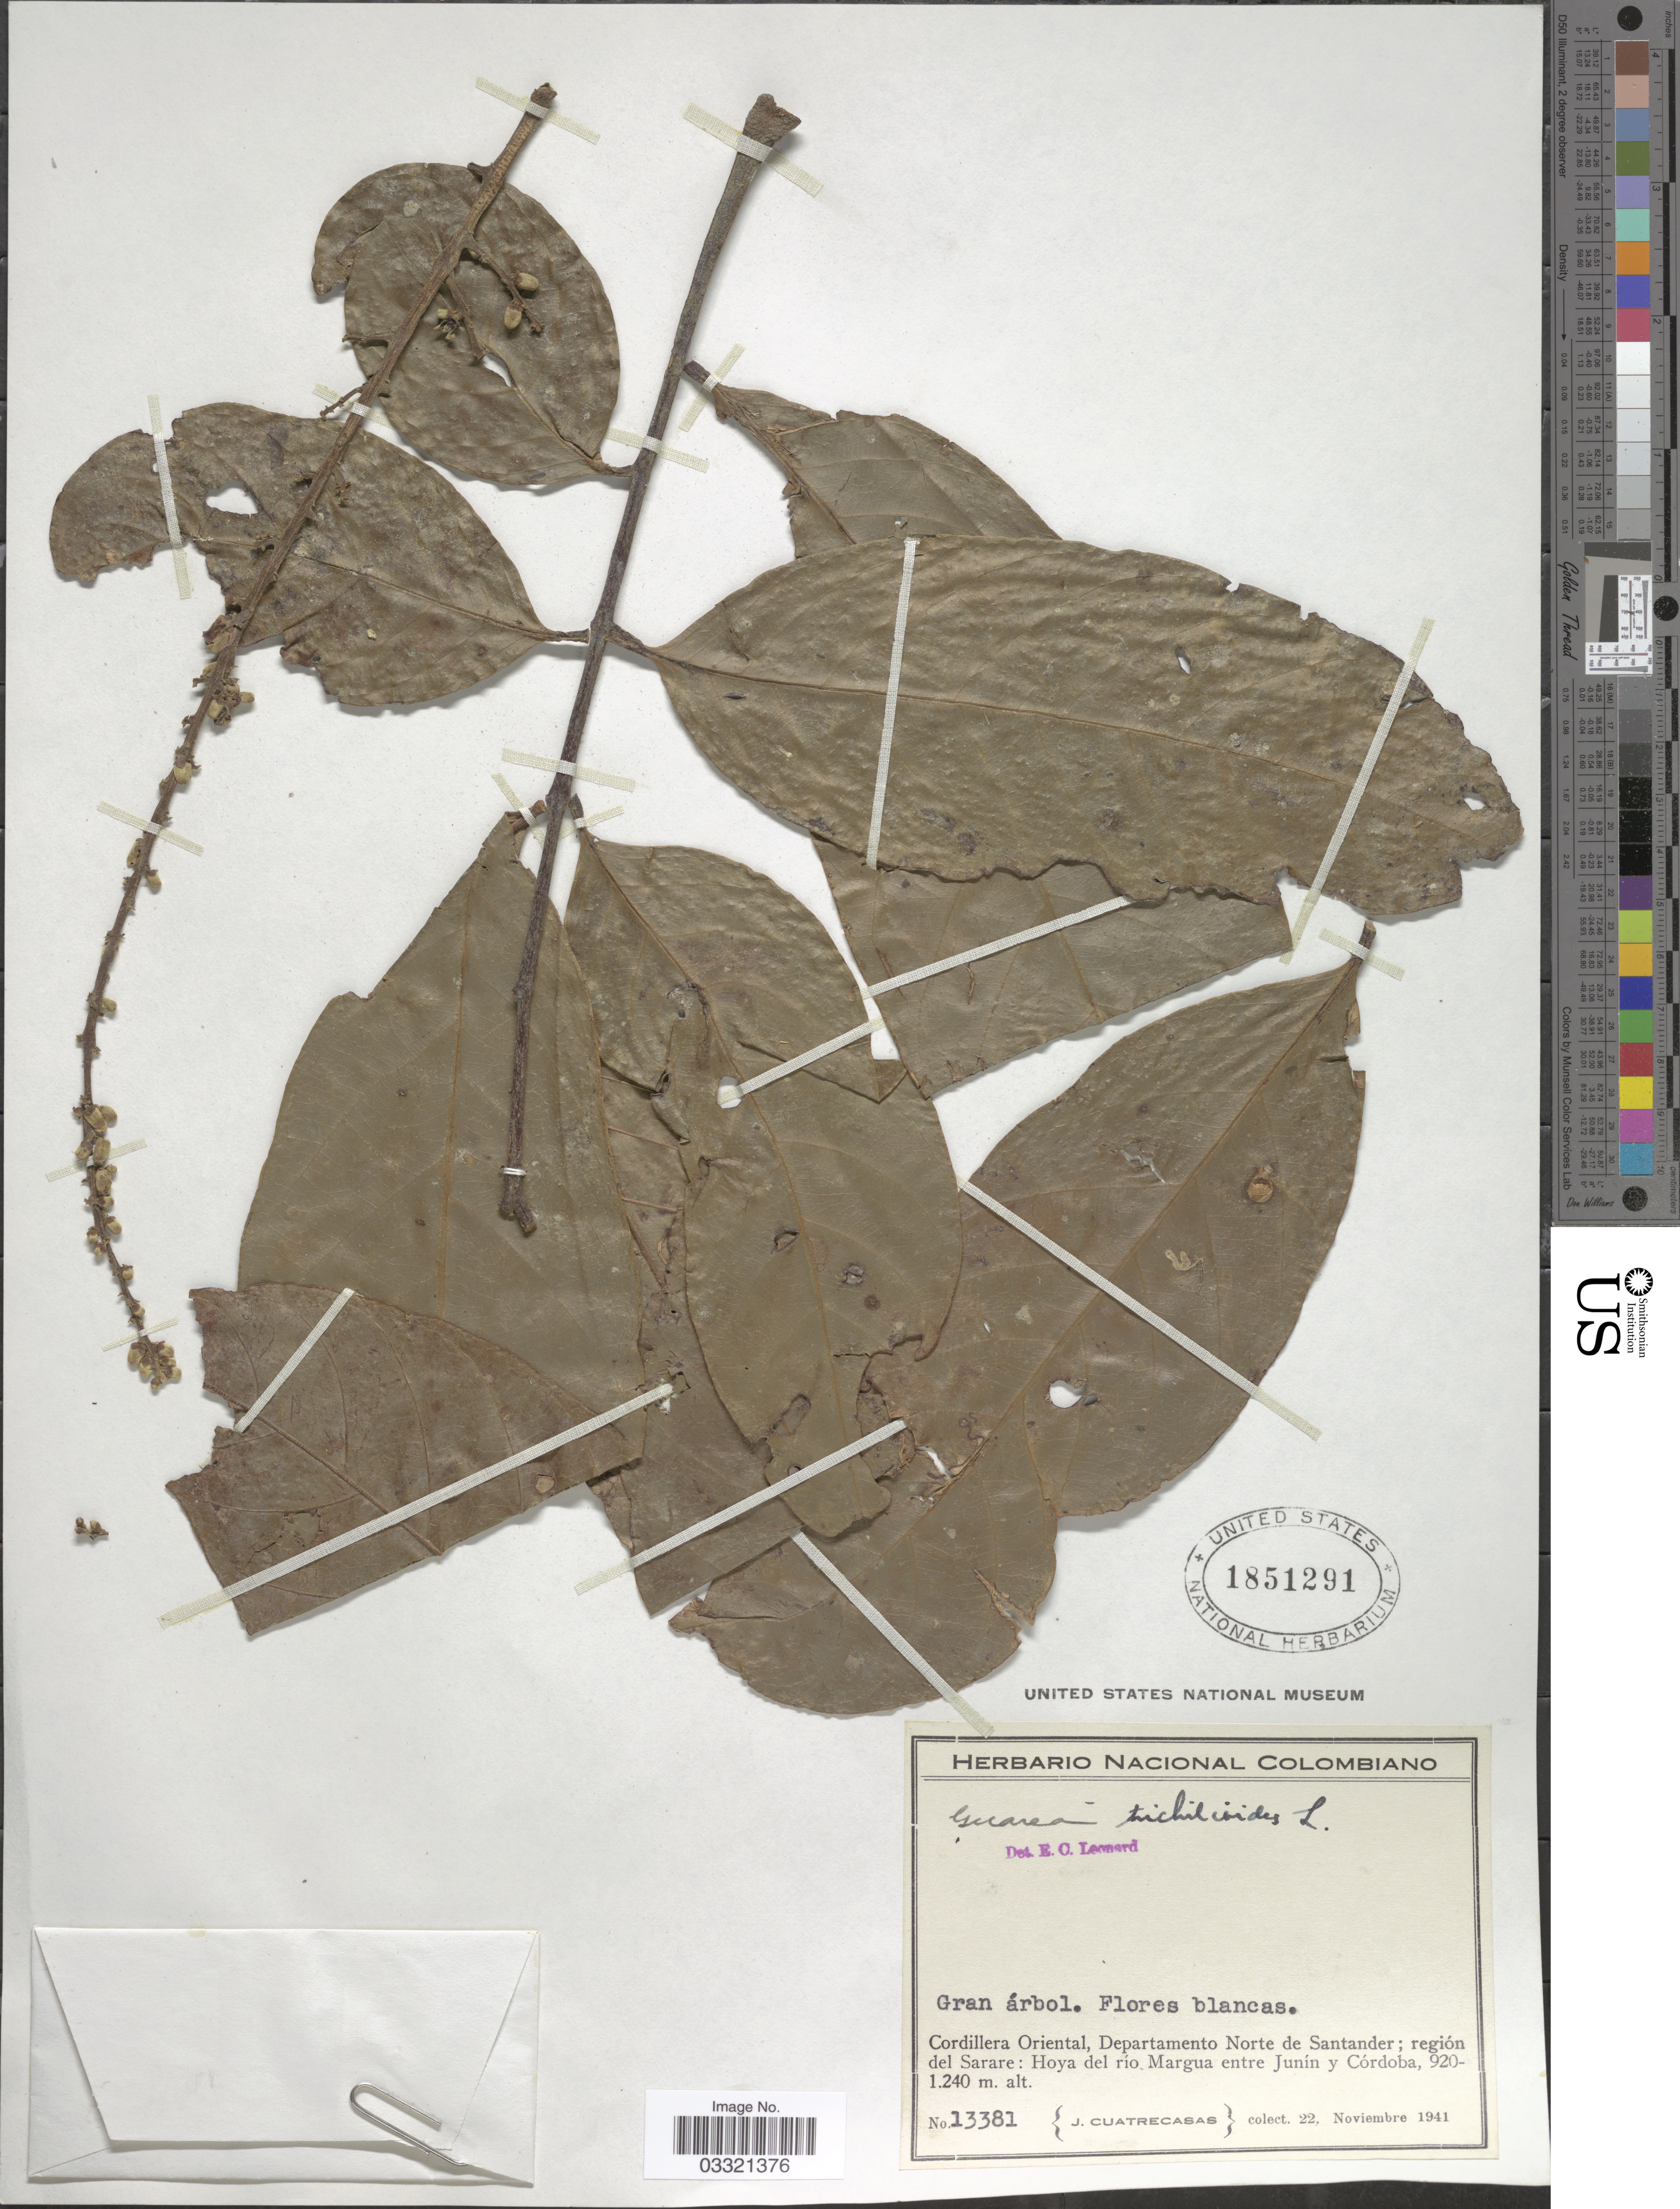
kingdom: Plantae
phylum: Tracheophyta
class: Magnoliopsida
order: Sapindales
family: Meliaceae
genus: Guarea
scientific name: Guarea guidonia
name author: (L.) Sleumer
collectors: J. Cuatrecasas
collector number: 13381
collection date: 1941-11-22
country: Colombia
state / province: Norte de Santander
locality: Cordillera Oriental, Departamento Norte de Santander; región del Sarare: Hoya del río. Margua entre Junín y Córdoba.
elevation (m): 920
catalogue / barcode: US 1851291